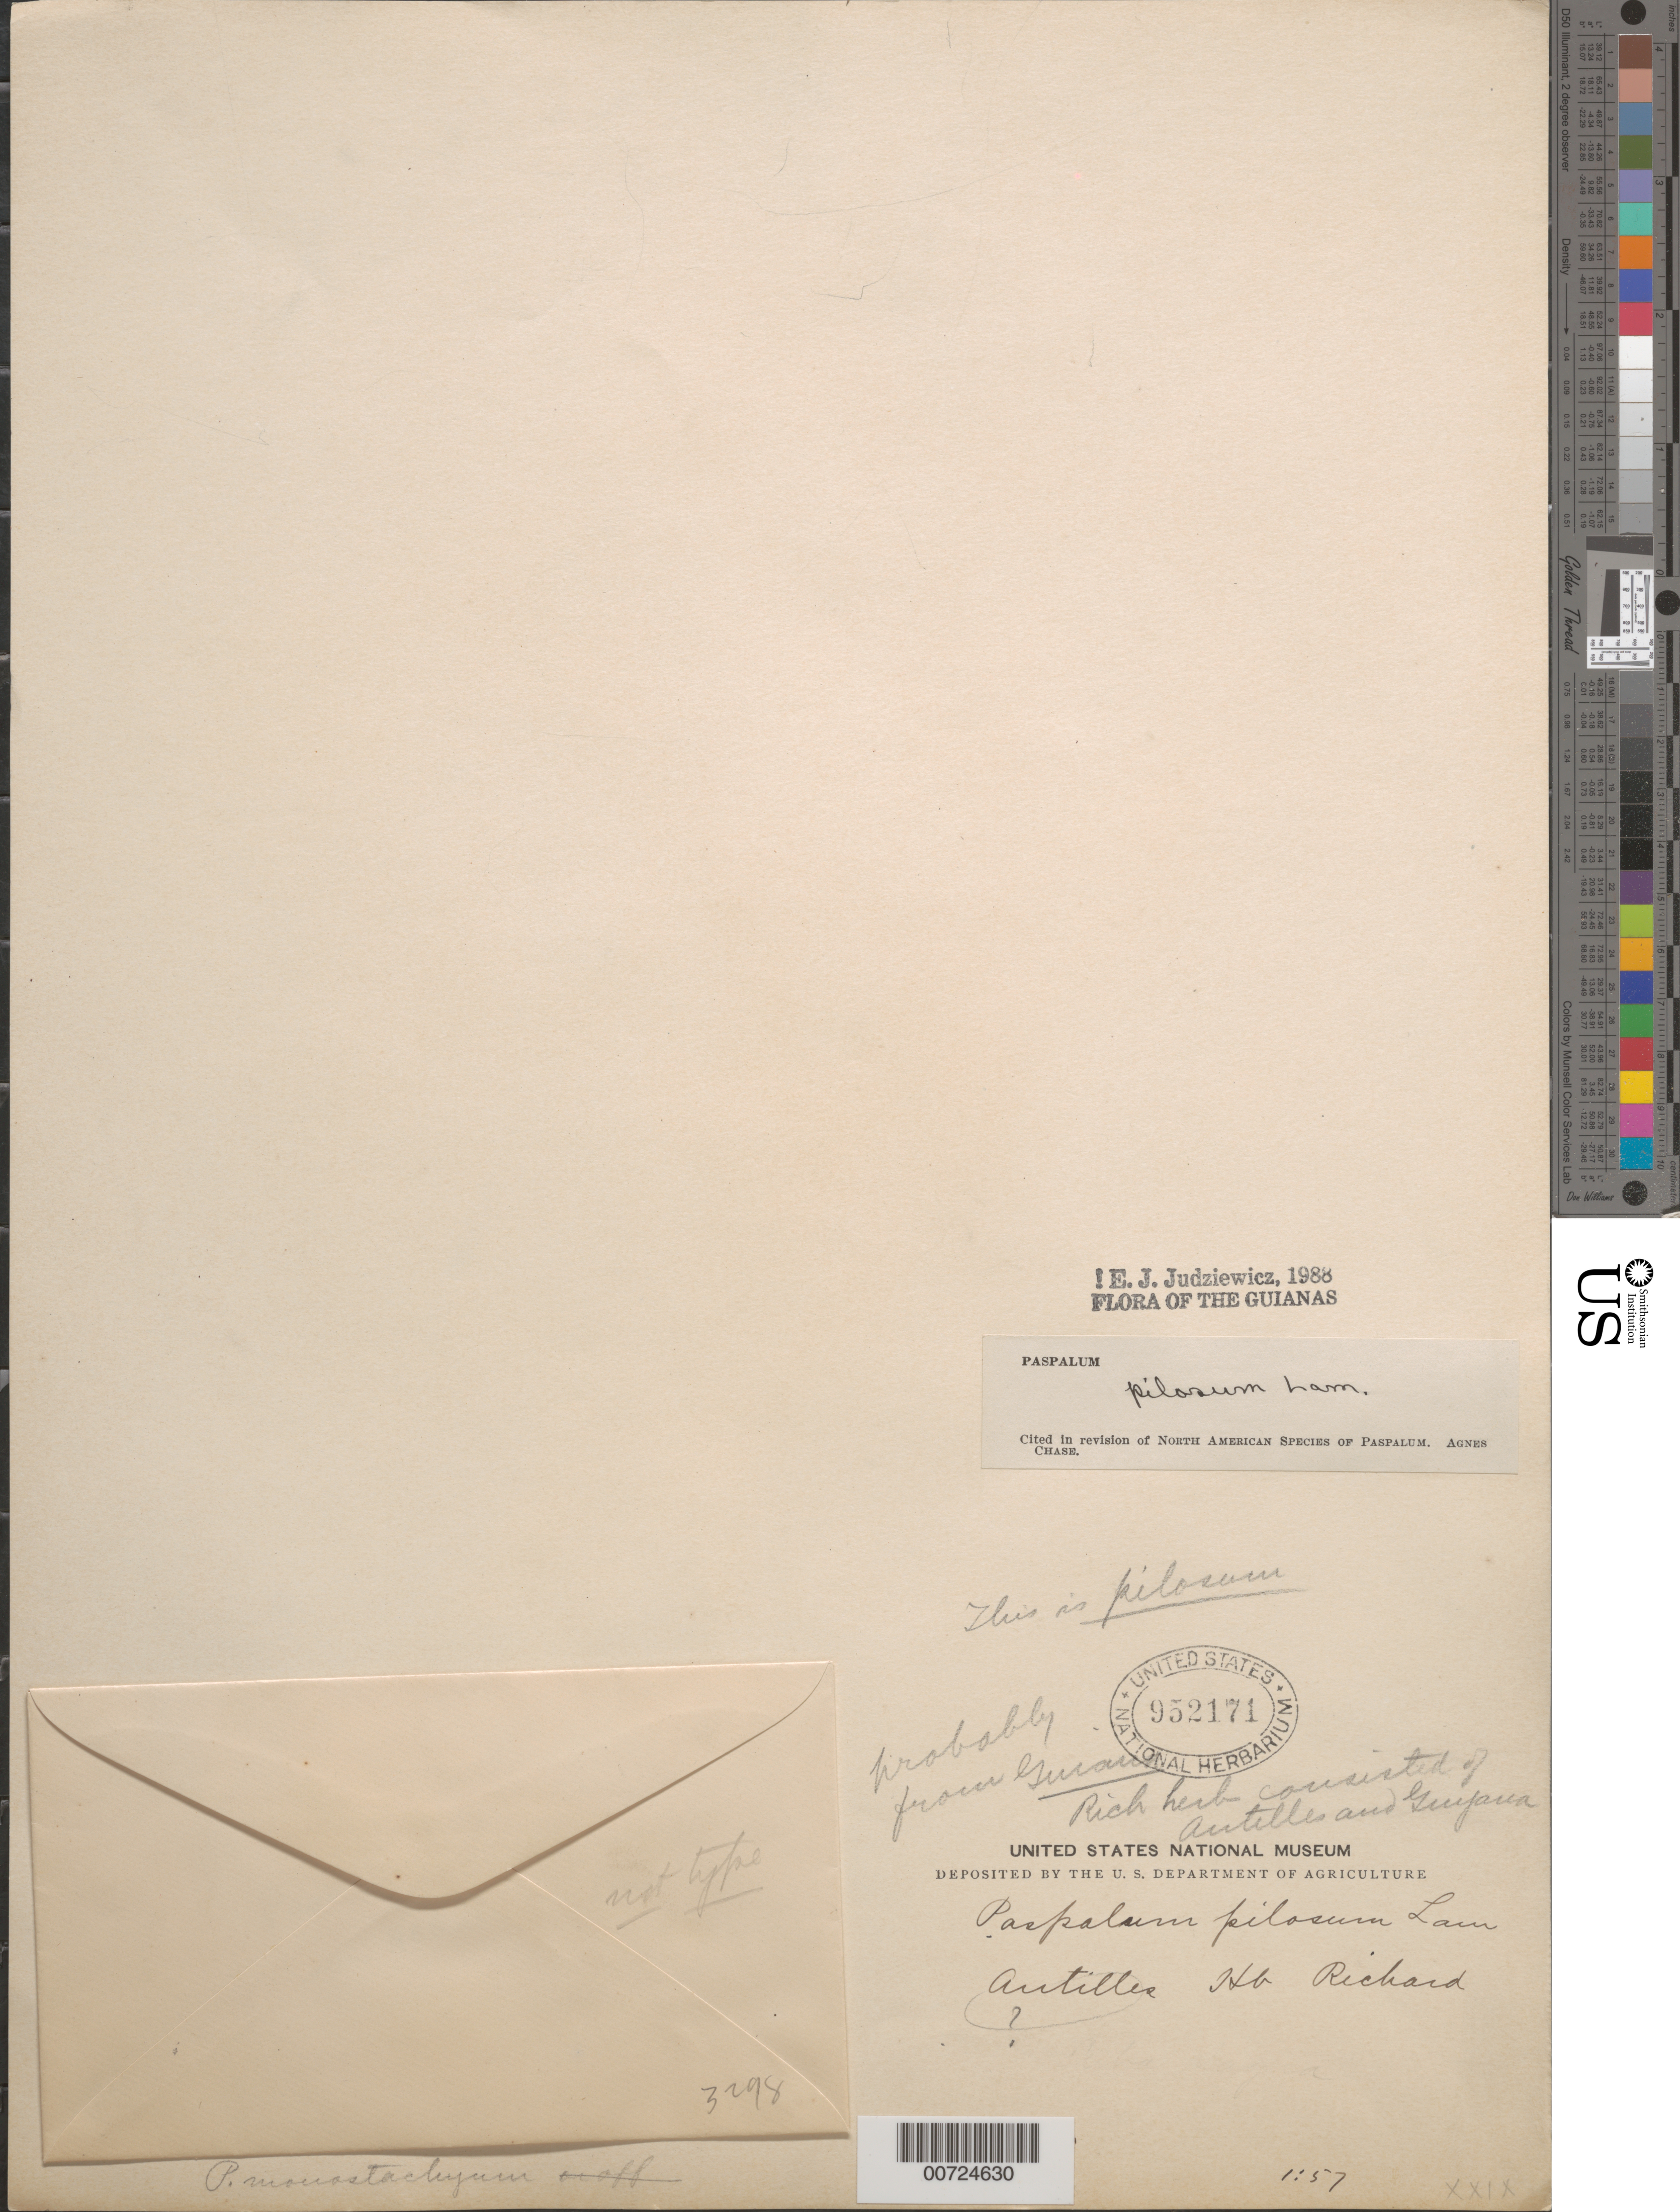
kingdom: Plantae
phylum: Tracheophyta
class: Liliopsida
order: Poales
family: Poaceae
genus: Paspalum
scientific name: Paspalum pilosum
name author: Lam.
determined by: Judziewicz, E. J.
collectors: L. C. M. Richard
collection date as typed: s.d.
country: Guyana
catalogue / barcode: US 952171